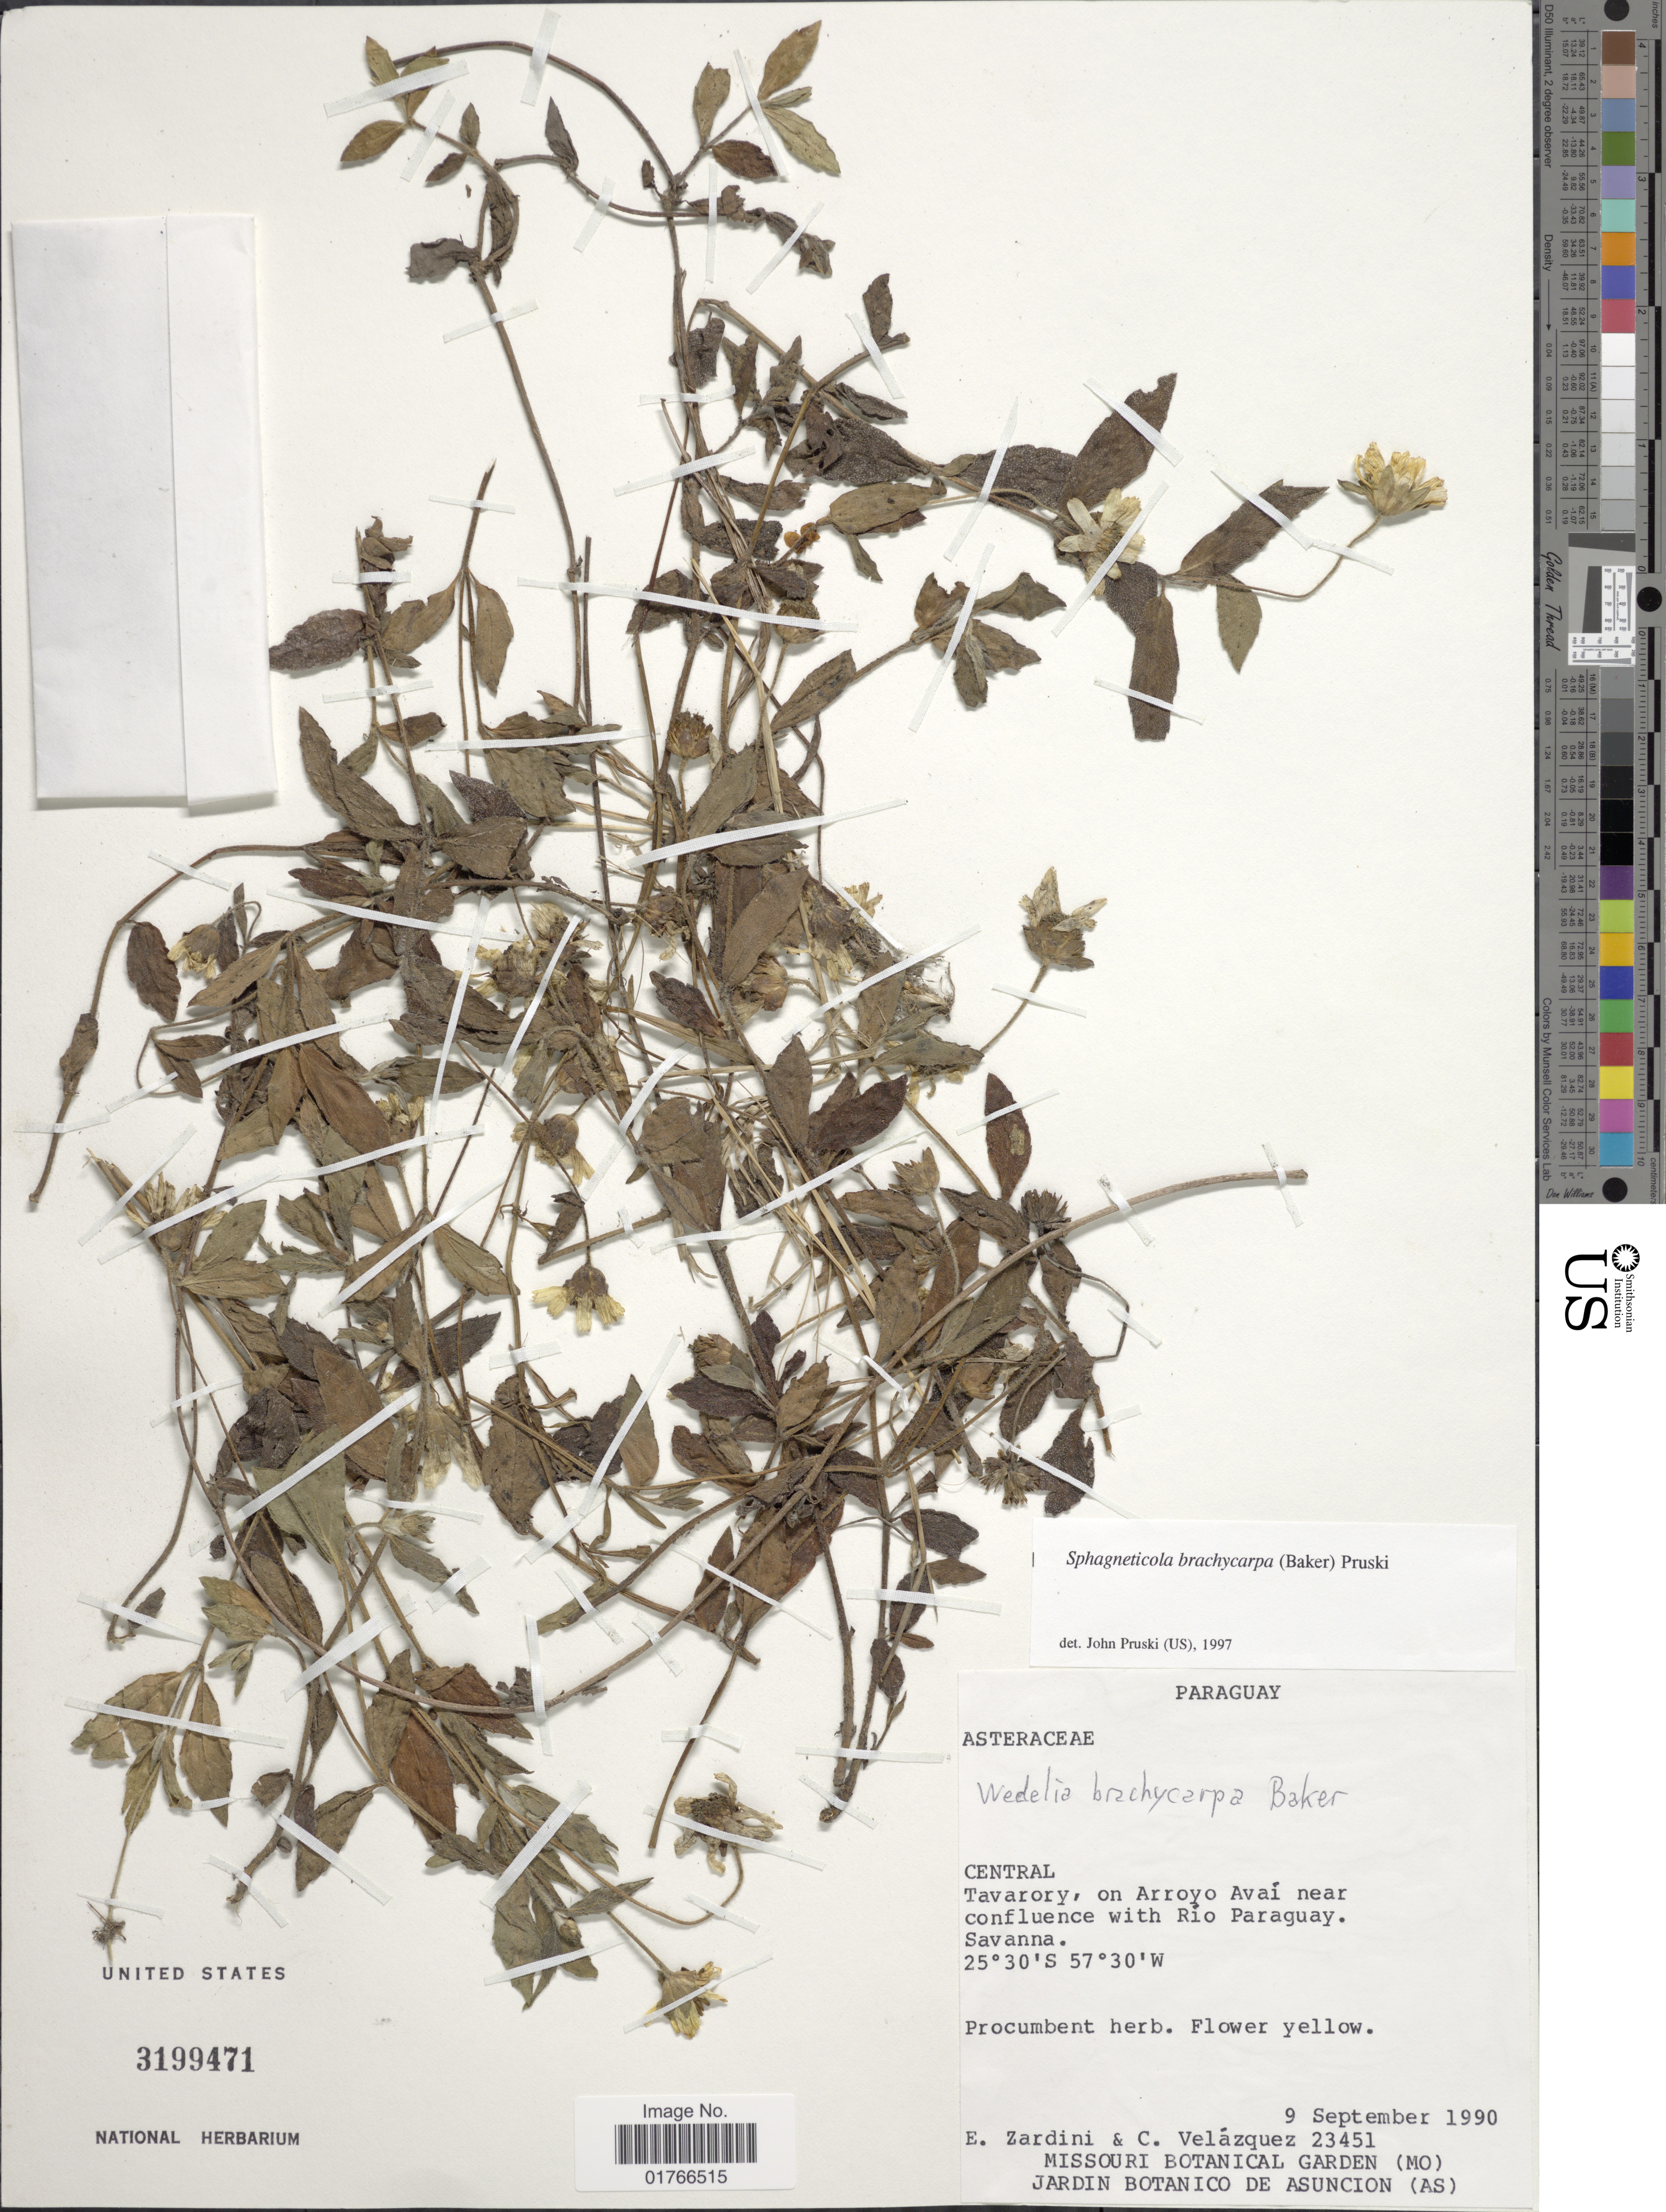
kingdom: Plantae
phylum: Tracheophyta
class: Magnoliopsida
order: Asterales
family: Asteraceae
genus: Sphagneticola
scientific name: Sphagneticola brachycarpa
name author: (Baker) Pruski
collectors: E. M. Zardini & C. Velázquez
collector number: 23451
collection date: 1990-09-09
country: Paraguay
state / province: Central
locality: Tavarory, on Arroyo Avai near confluence with Rio Paraguay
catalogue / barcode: US 3199471